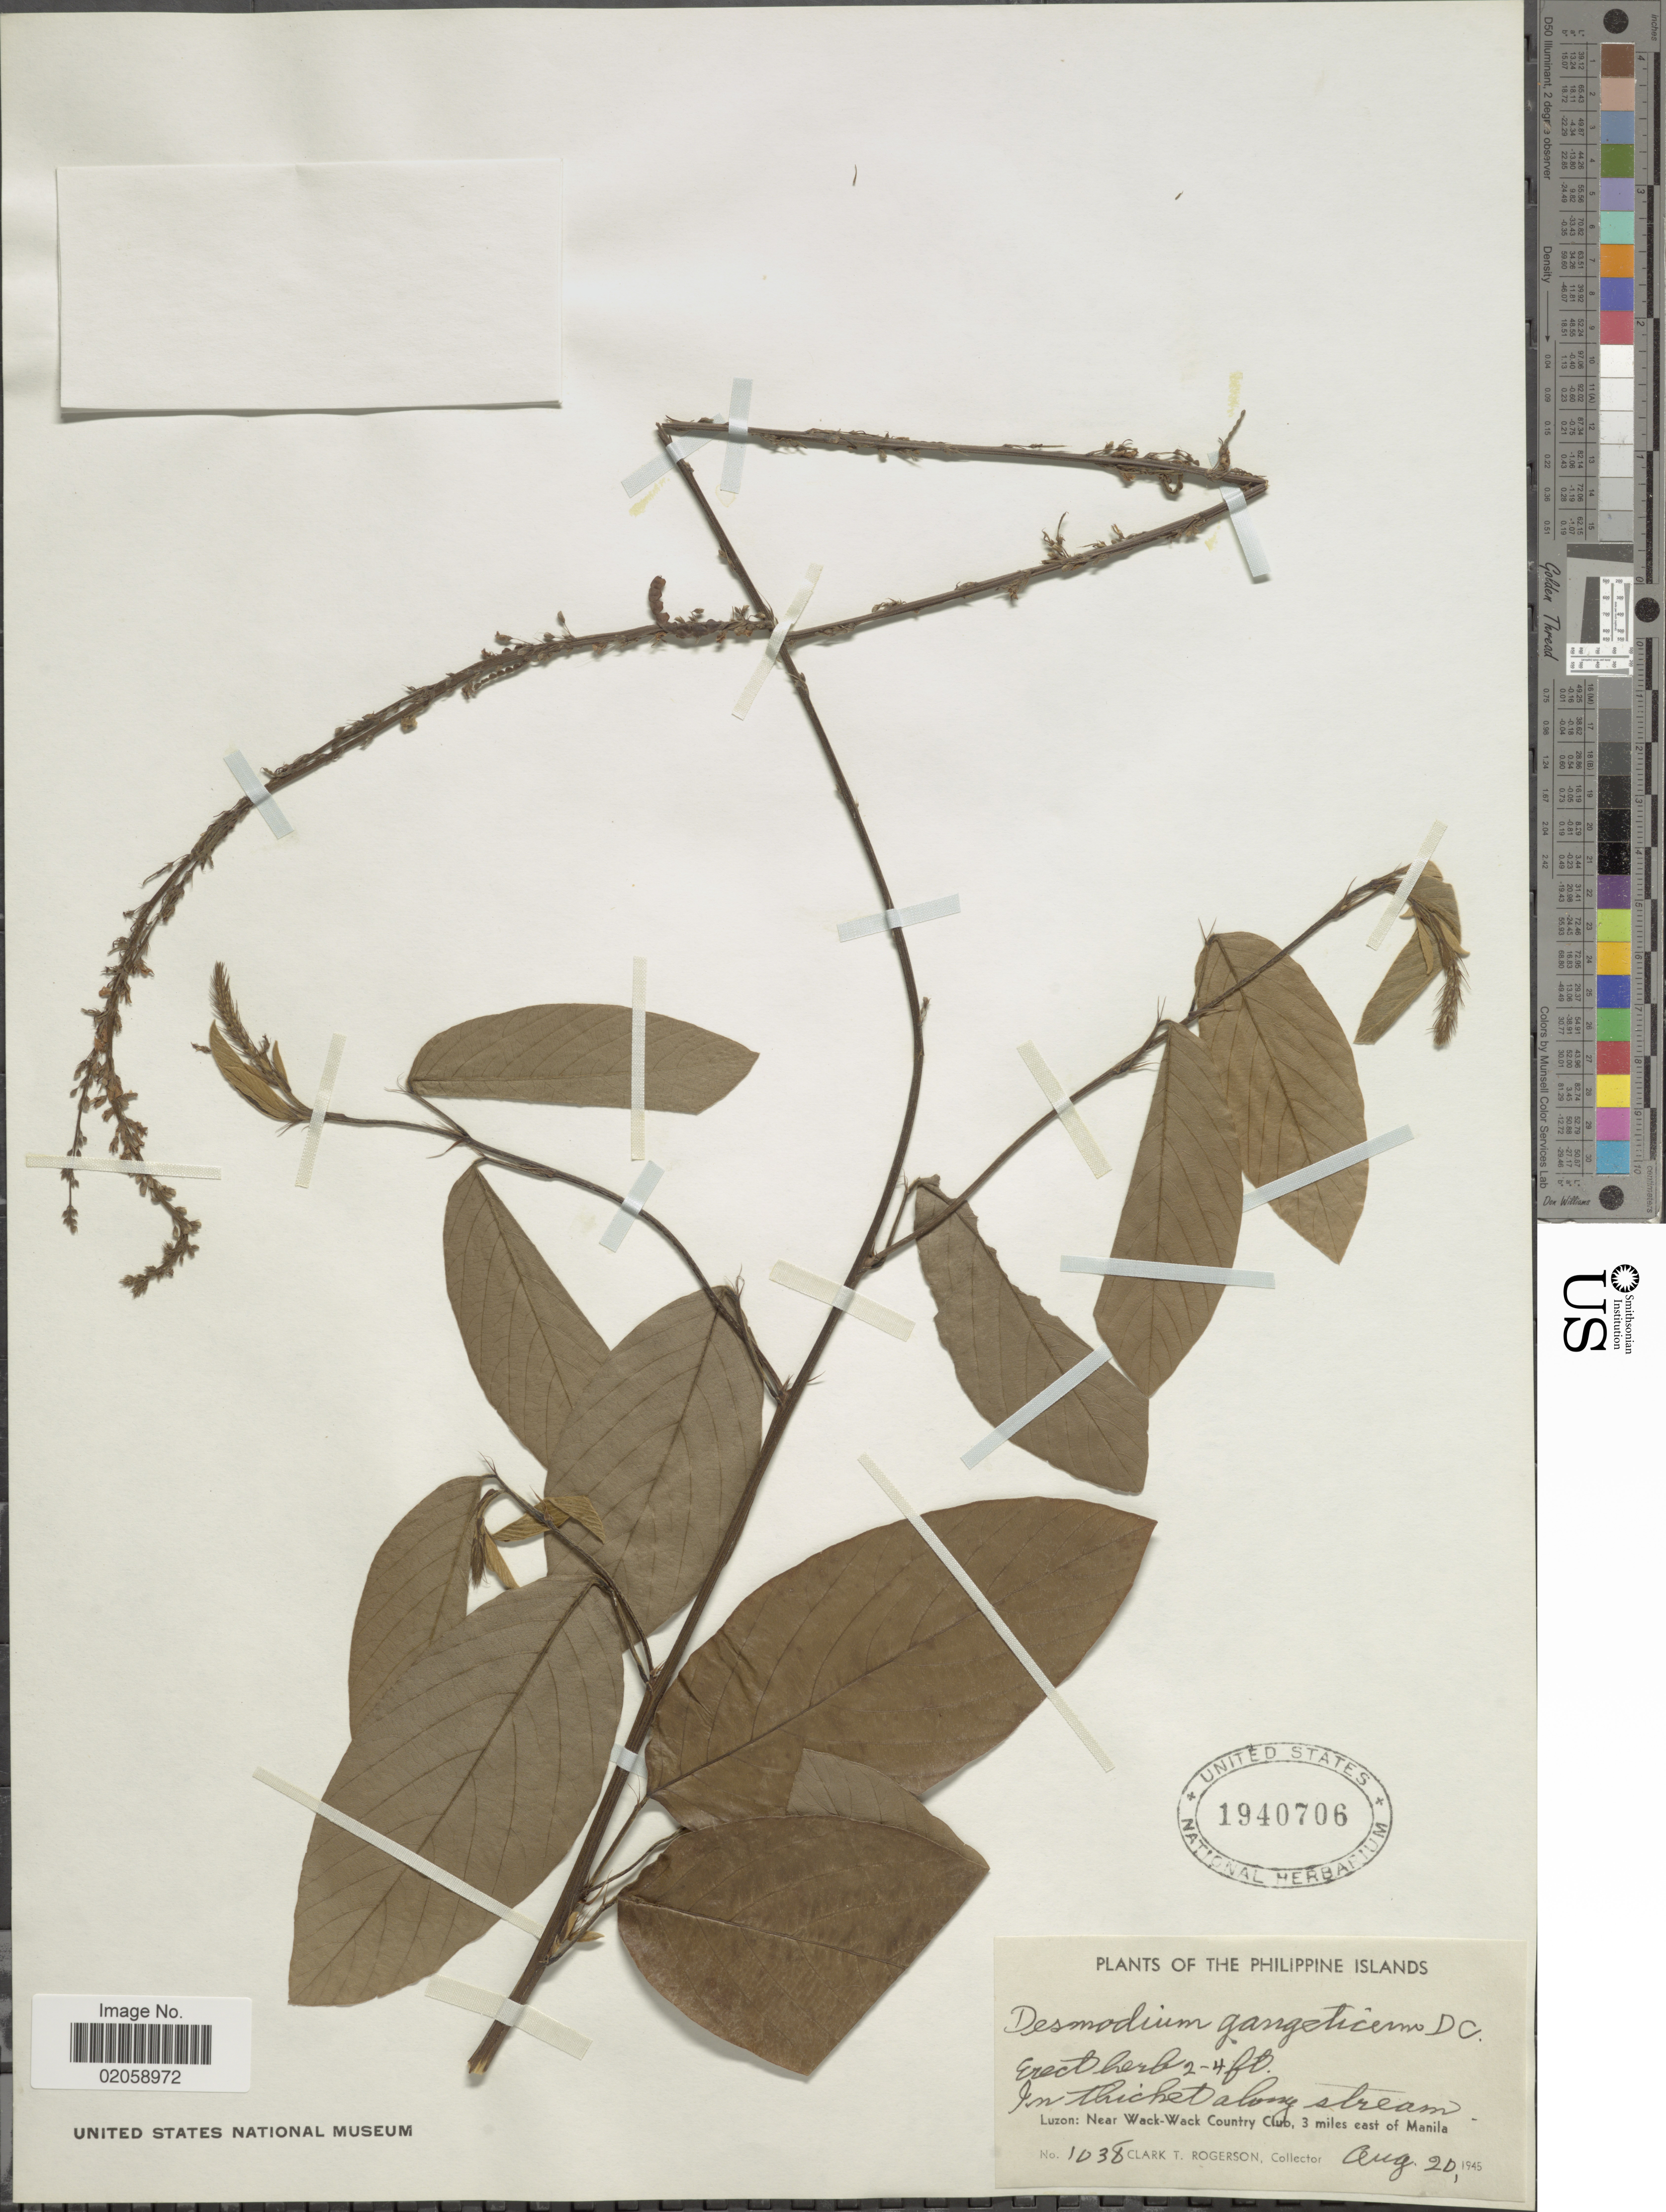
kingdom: Plantae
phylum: Tracheophyta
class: Magnoliopsida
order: Fabales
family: Fabaceae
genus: Pleurolobus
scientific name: Pleurolobus gangeticus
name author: (L.) J. St.-Hil. ex H. Ohashi & K. Ohashi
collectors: C. Rogerson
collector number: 1038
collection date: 1945-08-20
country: Philippines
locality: In thicket along stream. Luzon: Near Wack-Wack Country Cluo, 3 miles east of Manila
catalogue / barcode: US 1940706